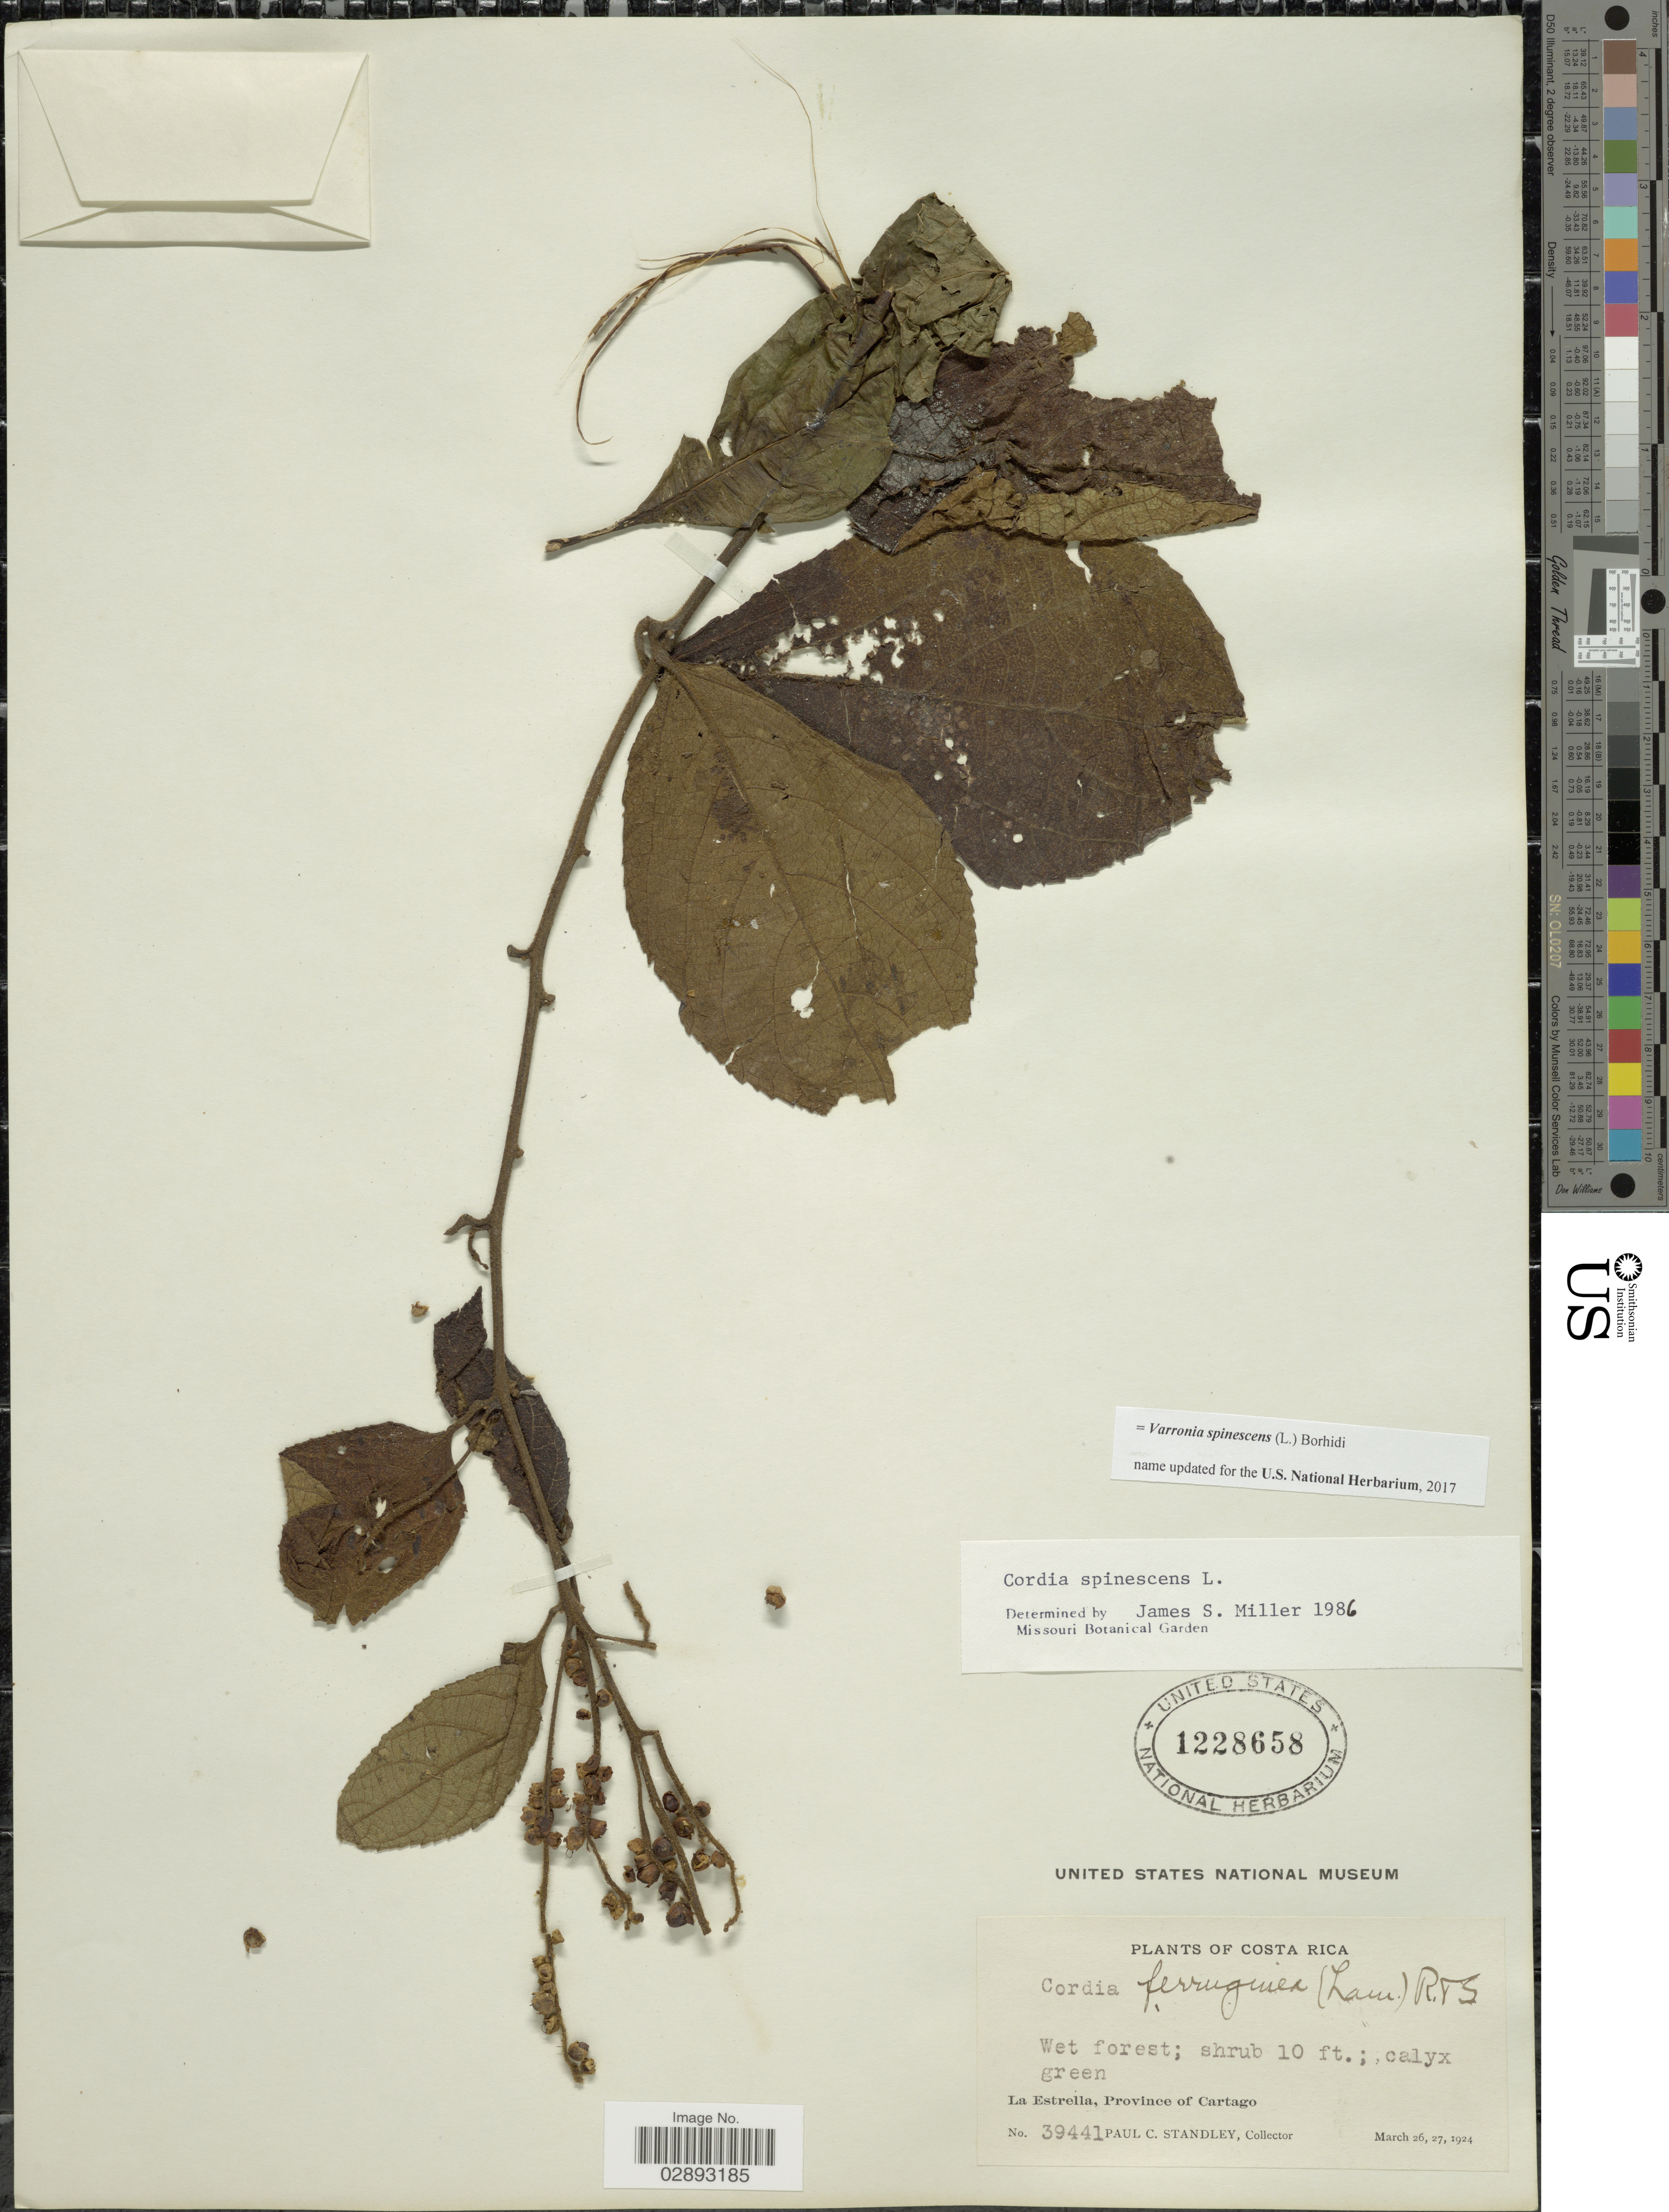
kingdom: Plantae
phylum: Tracheophyta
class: Magnoliopsida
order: Boraginales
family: Cordiaceae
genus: Varronia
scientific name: Varronia spinescens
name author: (L.) Borhidi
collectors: P. C. Standley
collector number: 39441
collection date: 1924-03-26/1924-03-27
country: Costa Rica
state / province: Cartago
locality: La Estrella, Province of Cartago.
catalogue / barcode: US 1228658